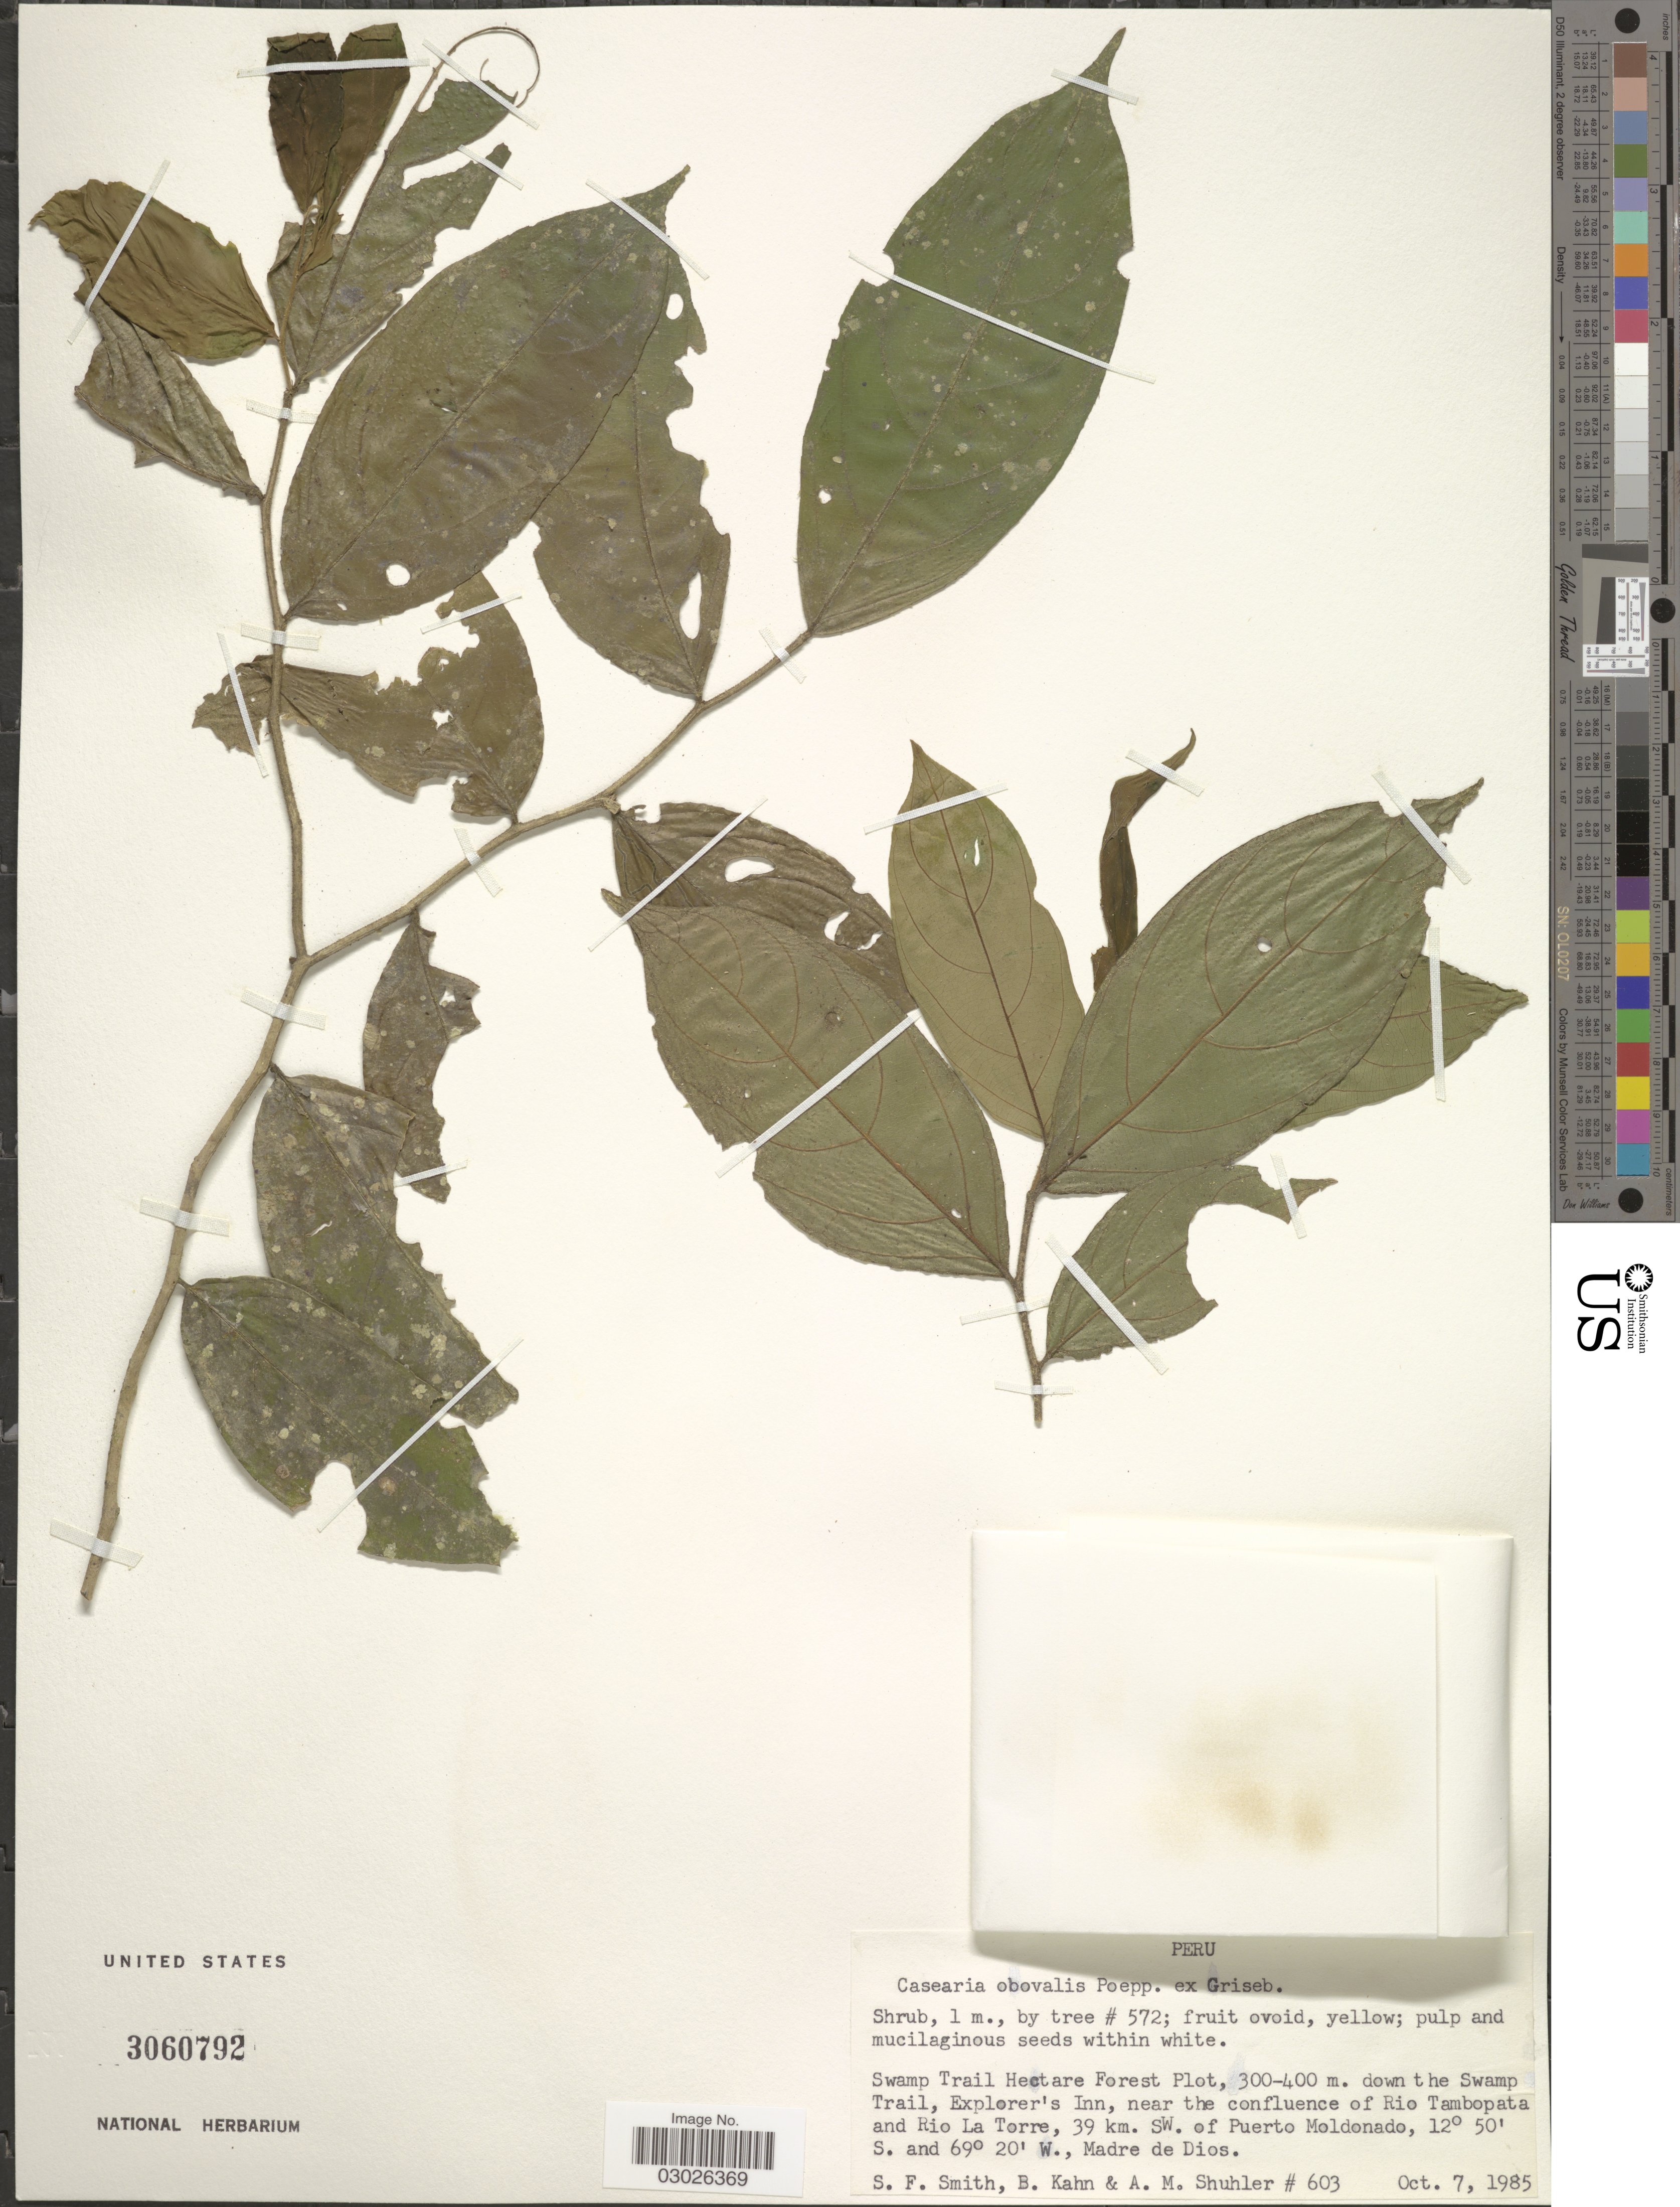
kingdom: Plantae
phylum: Tracheophyta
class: Magnoliopsida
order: Malpighiales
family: Salicaceae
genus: Casearia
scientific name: Casearia obovalis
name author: Poepp. ex Griseb.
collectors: S.F. Smith, B. Kahn & A. Shuhler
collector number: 603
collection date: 1985-10-07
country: Peru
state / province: Madre de Dios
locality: Swamp Trail Hectare Forest Plot, down the Swamp Trail, Explorer's Inn, near the confluence of Rio Tambopata and Rio La Torre, 39 km. SW. of Puerto Moldonado, Madre de Dios.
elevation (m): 300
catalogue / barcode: US 3060792